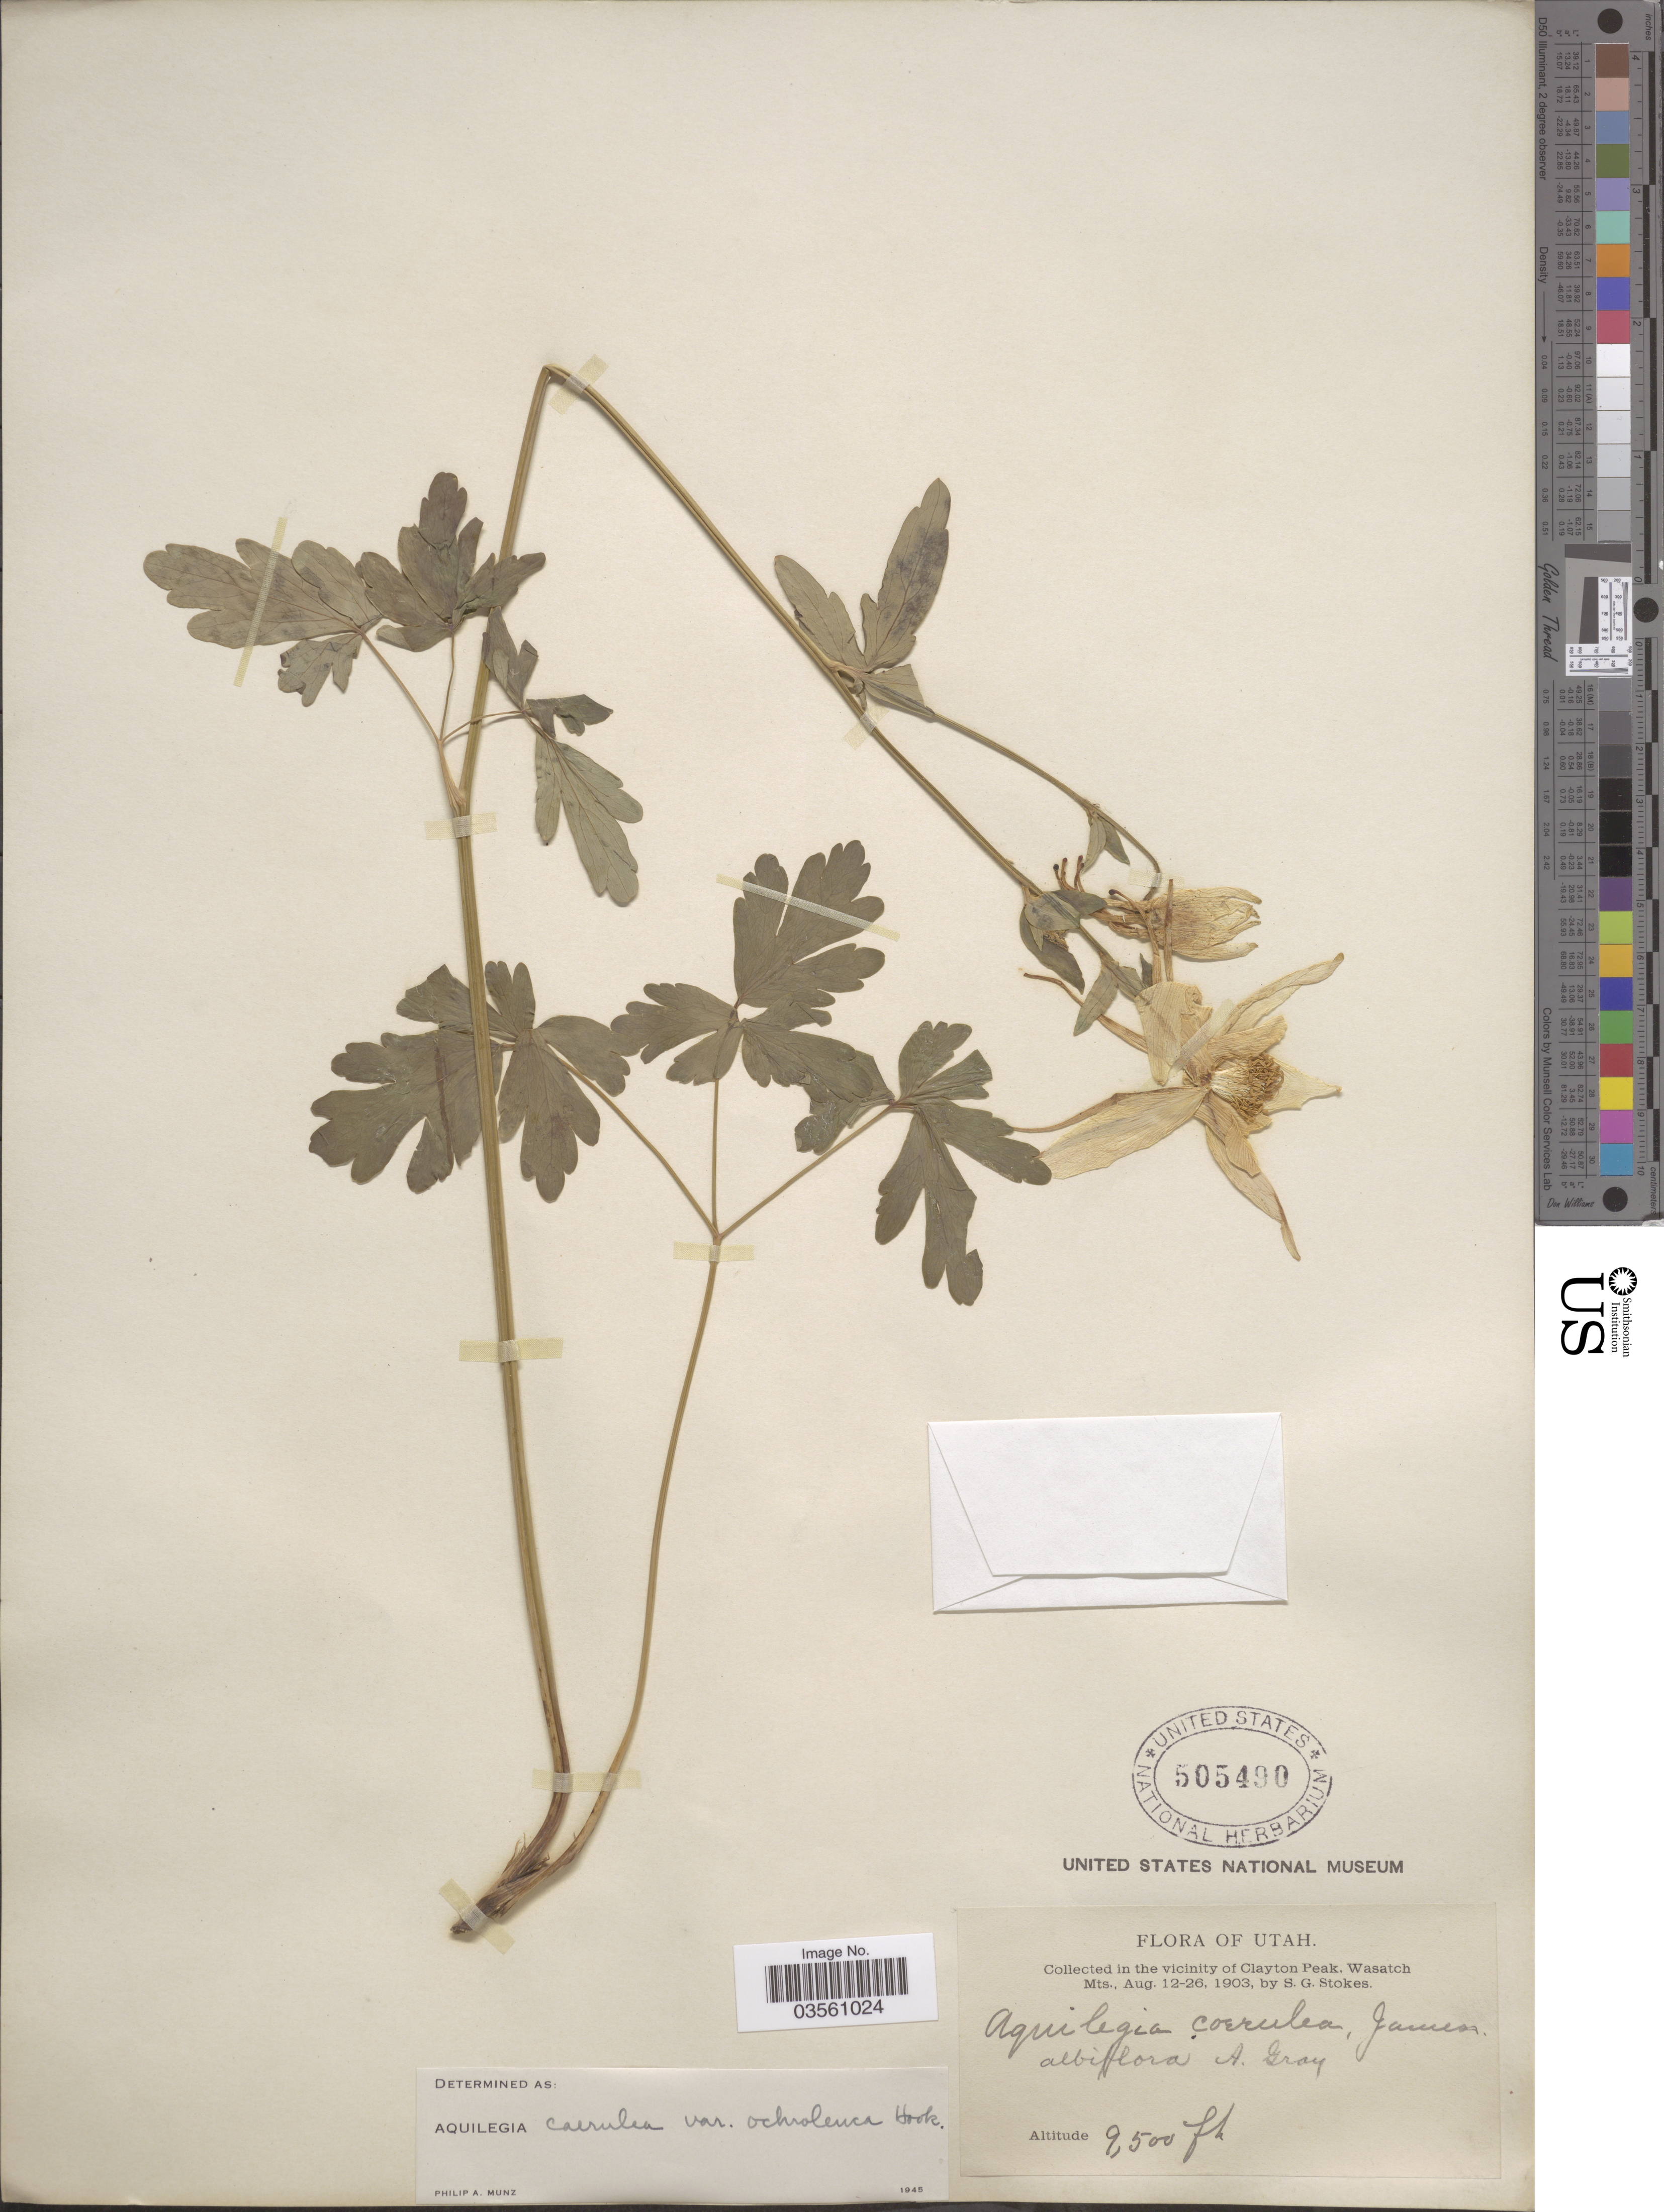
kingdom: Plantae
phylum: Tracheophyta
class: Magnoliopsida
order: Ranunculales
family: Ranunculaceae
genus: Aquilegia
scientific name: Aquilegia coerulea var. ochroleuca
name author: Hook.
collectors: S. G. Stokes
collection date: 1903-08-12/1903-08-26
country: United States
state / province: Utah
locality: Vicinity of Clayton Peak, Wasatch Mts.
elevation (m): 2896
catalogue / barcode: US 505490